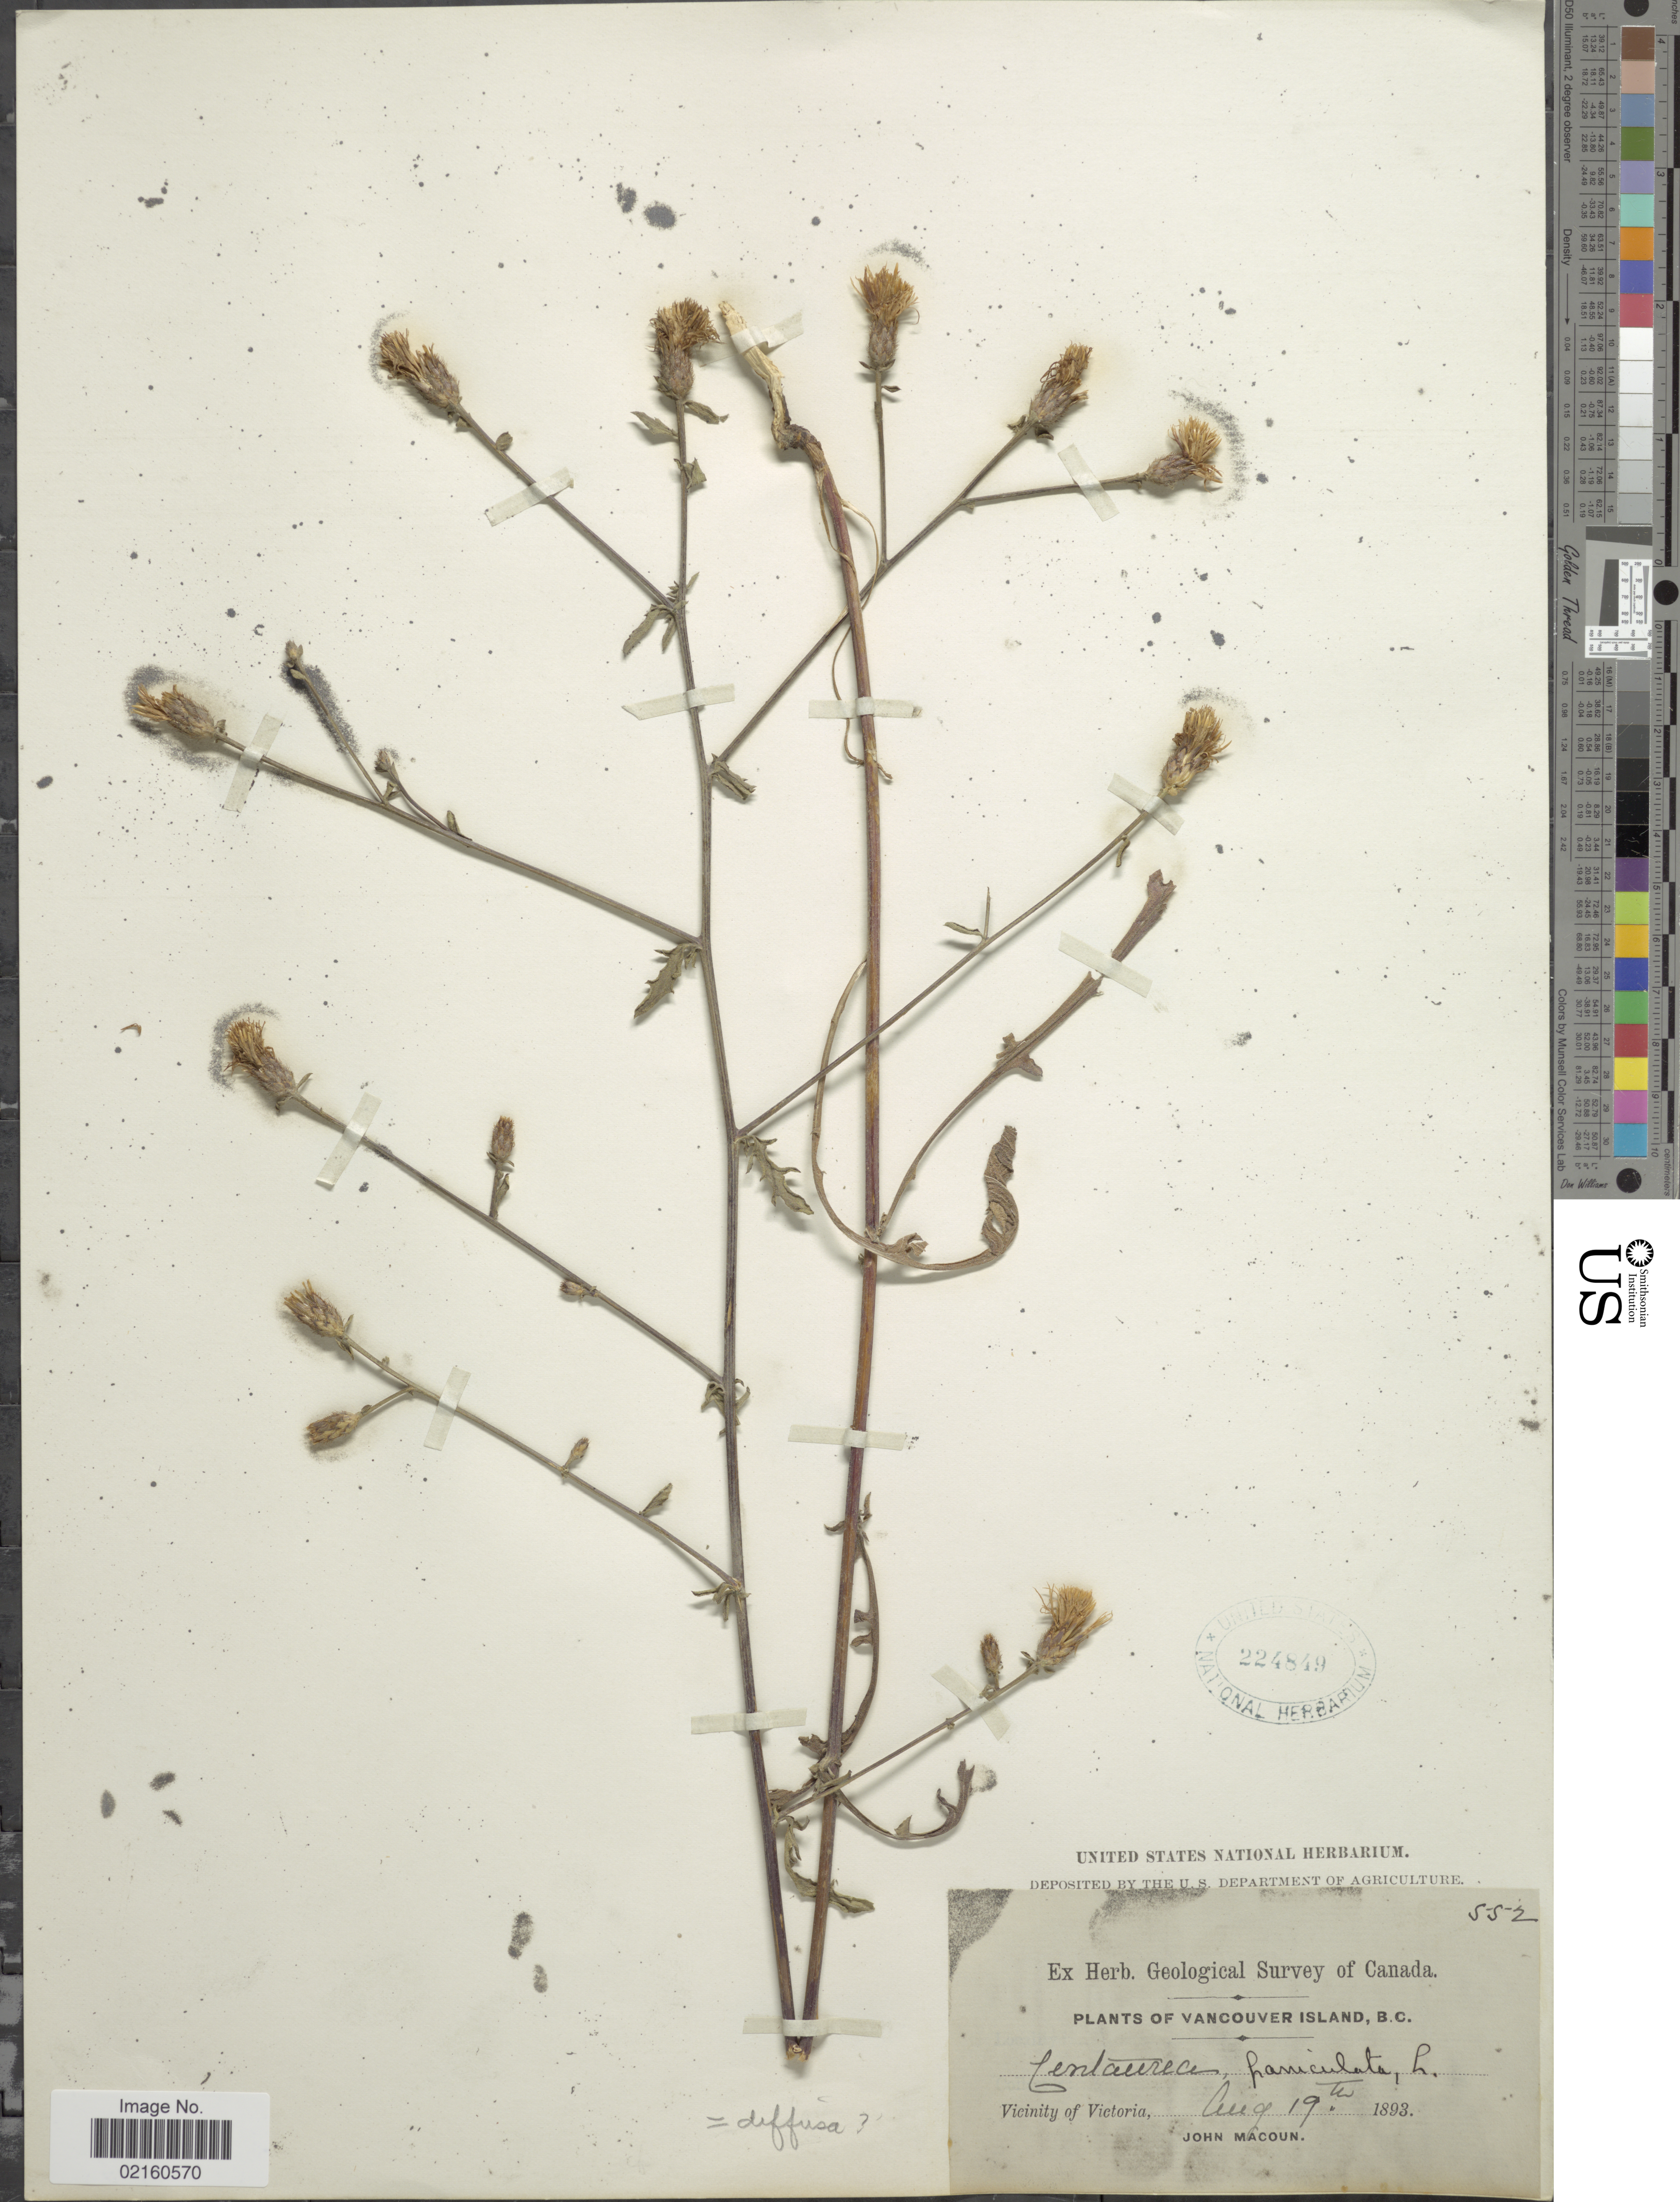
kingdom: Plantae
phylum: Tracheophyta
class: Magnoliopsida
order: Asterales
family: Asteraceae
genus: Centaurea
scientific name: Centaurea paniculata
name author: L.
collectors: J. Macoun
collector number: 552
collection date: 1893-08-19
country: Canada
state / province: British Columbia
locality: Vancouver Island, B. C., Vicinity of Victoria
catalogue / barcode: US 224849